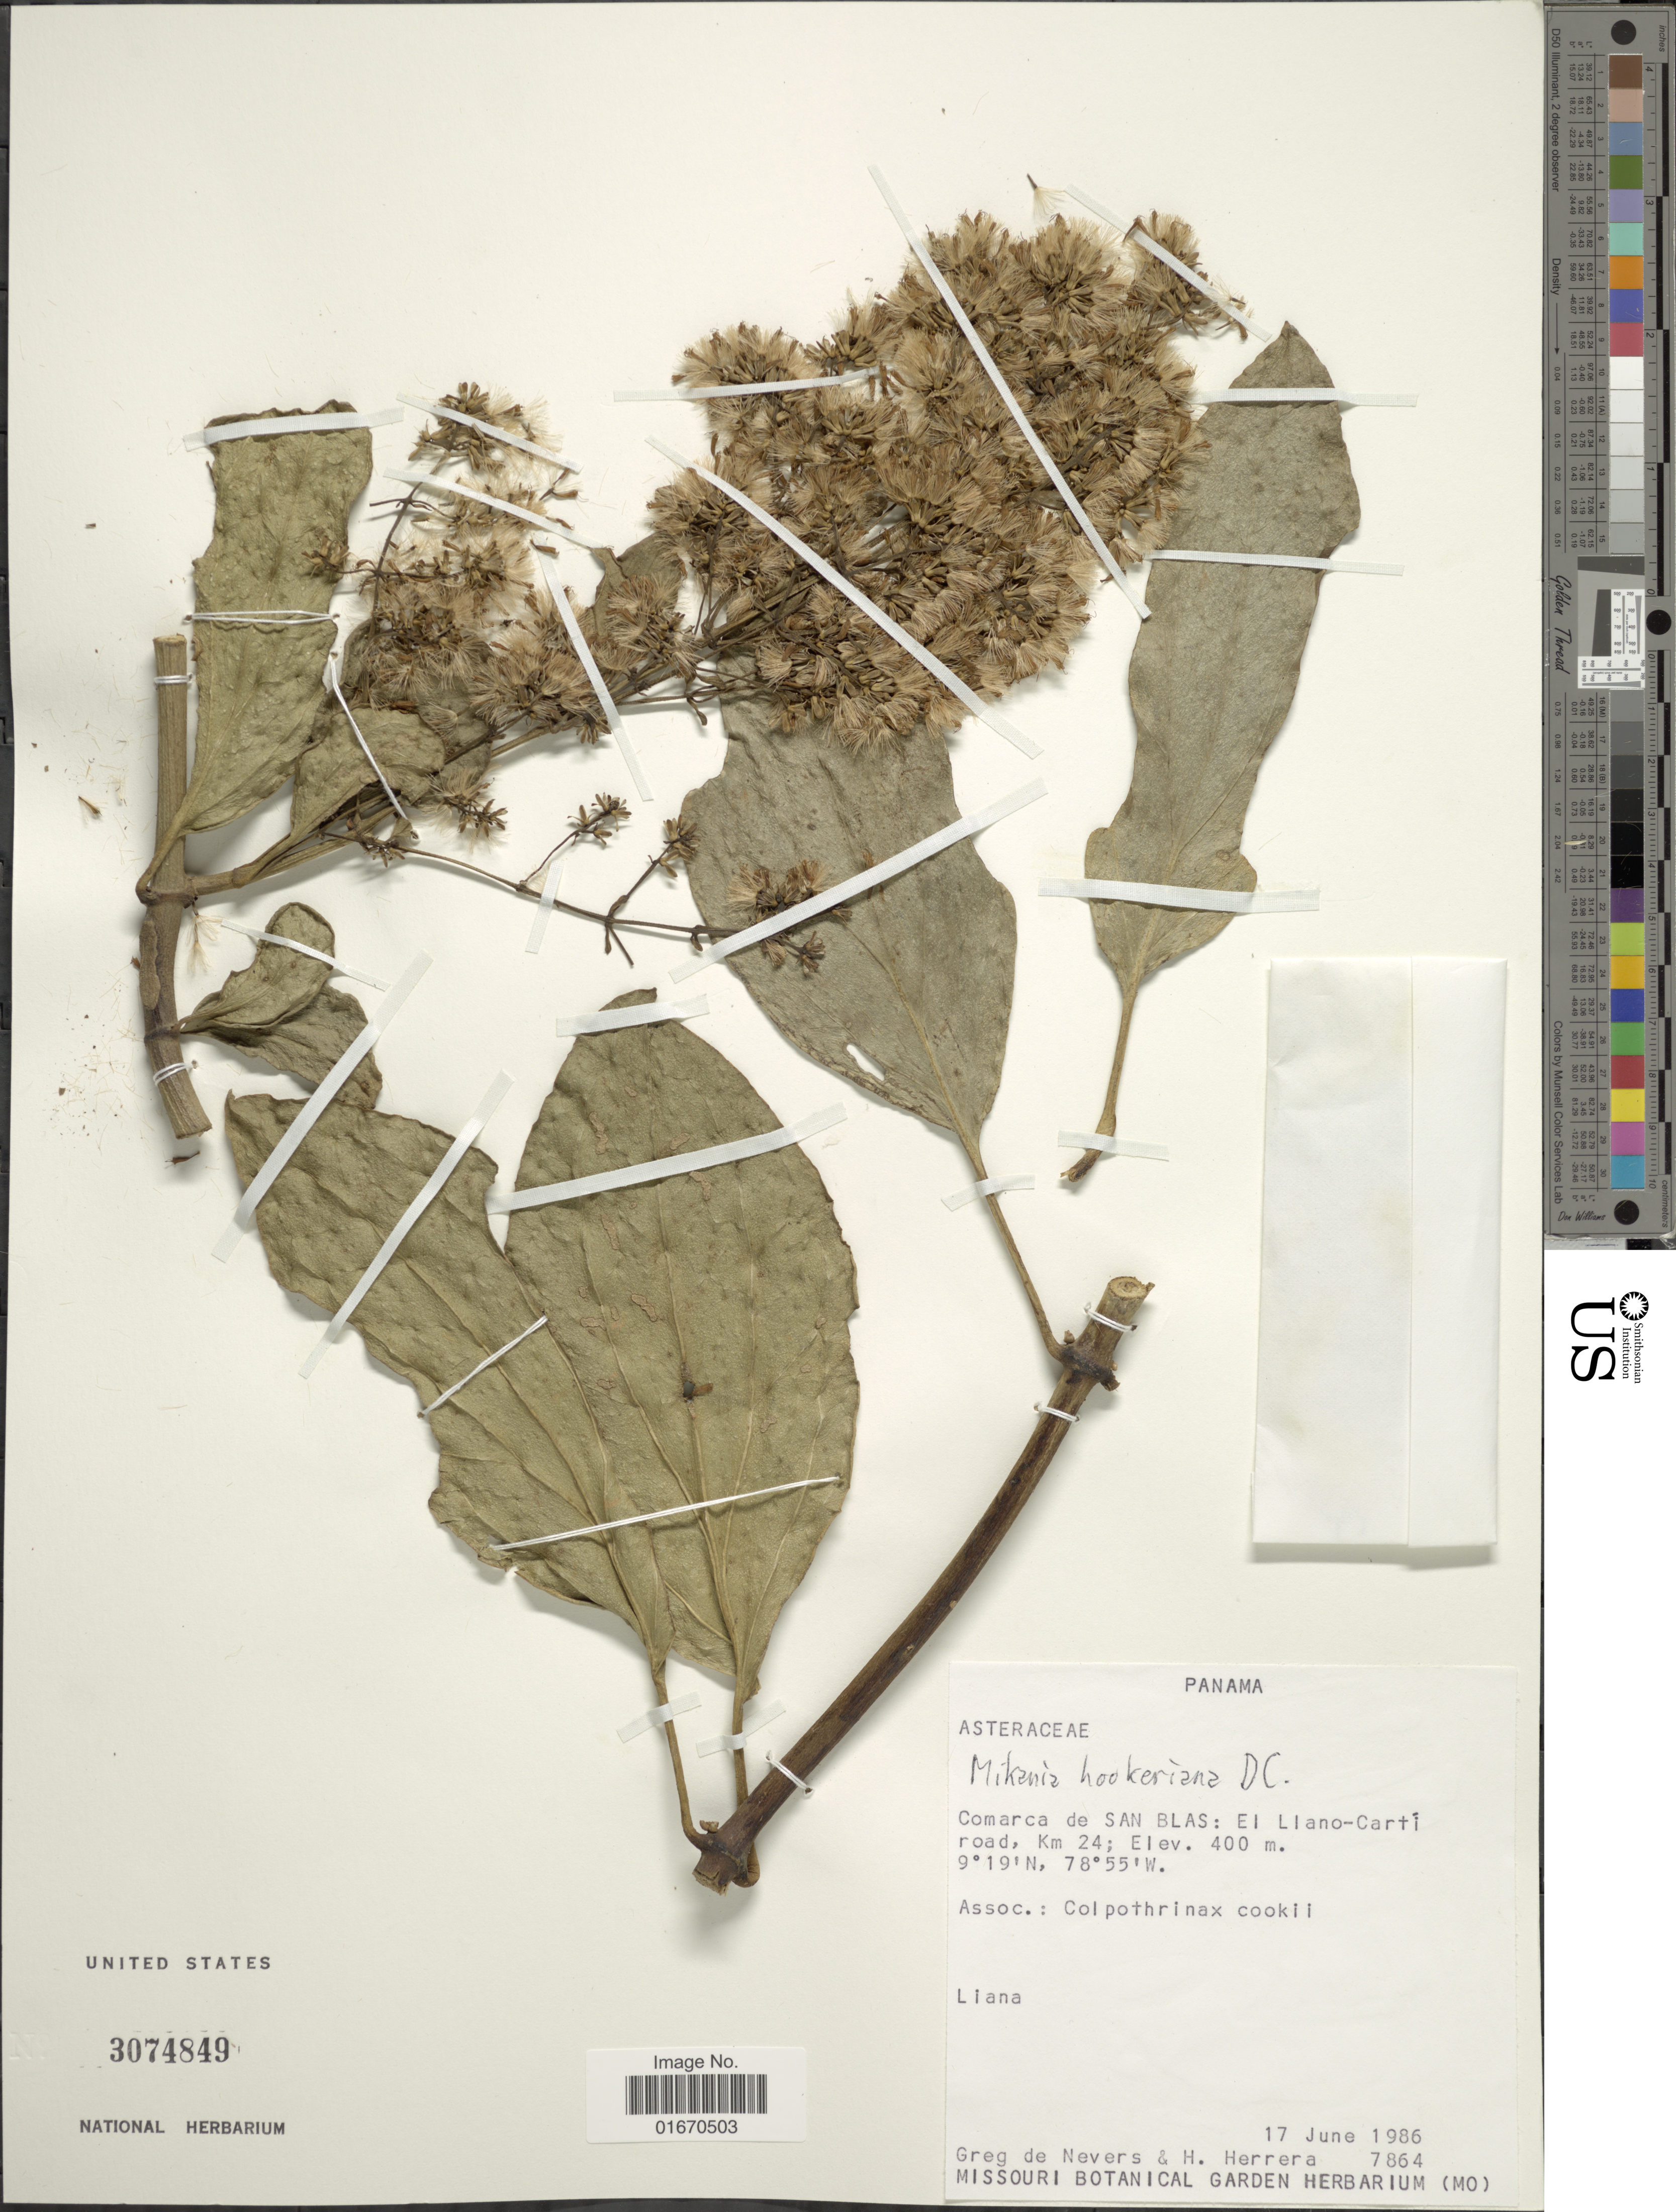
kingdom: Plantae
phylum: Tracheophyta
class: Magnoliopsida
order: Asterales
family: Asteraceae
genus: Mikania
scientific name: Mikania hookeriana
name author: DC.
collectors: G. C. de Nevers & H. Herrera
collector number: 7864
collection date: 1986-06-17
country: Panama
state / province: Kuna Yala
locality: Comarca de San Blas, El Llano-Carto road, km 24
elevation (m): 400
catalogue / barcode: US 3074849